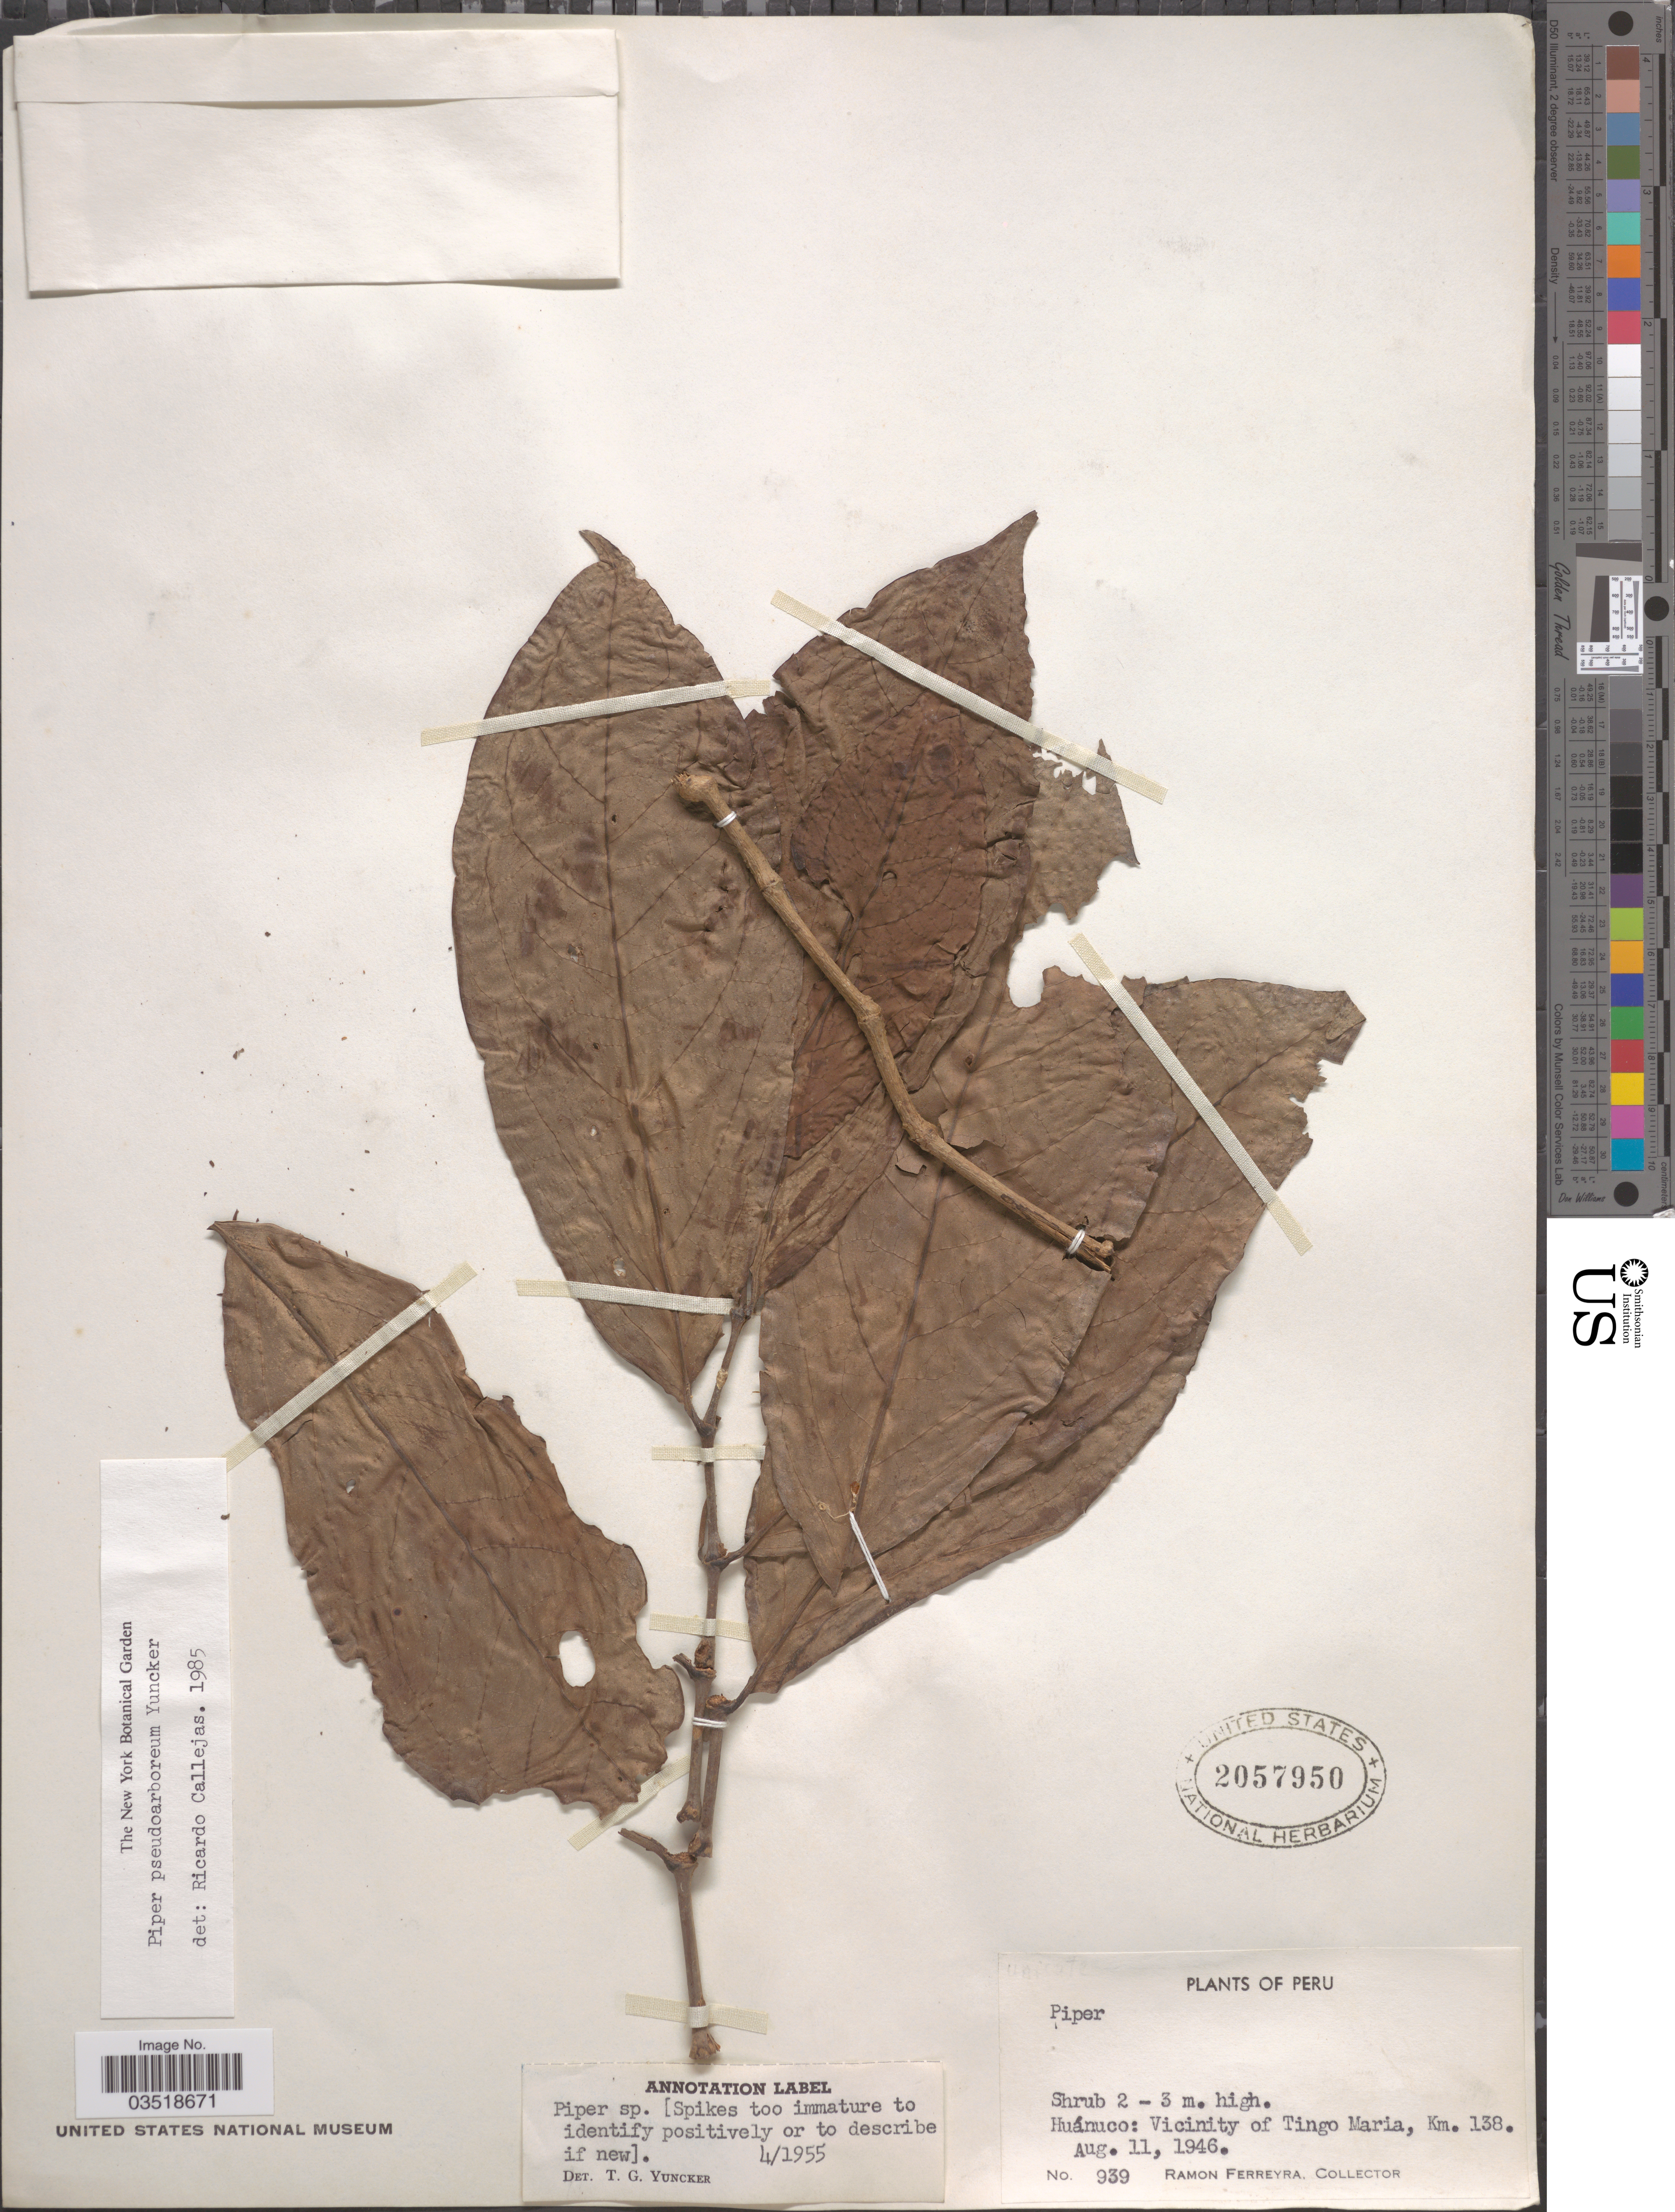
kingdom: Plantae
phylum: Tracheophyta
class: Magnoliopsida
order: Piperales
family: Piperaceae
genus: Piper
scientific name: Piper pseudoarboreum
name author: Yunck.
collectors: R. A. Ferreyra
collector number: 939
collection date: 1946-08-11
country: Peru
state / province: Huánuco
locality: Huánuco: Vicinity of Tingo Maria, Km. 138.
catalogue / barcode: US 2057950